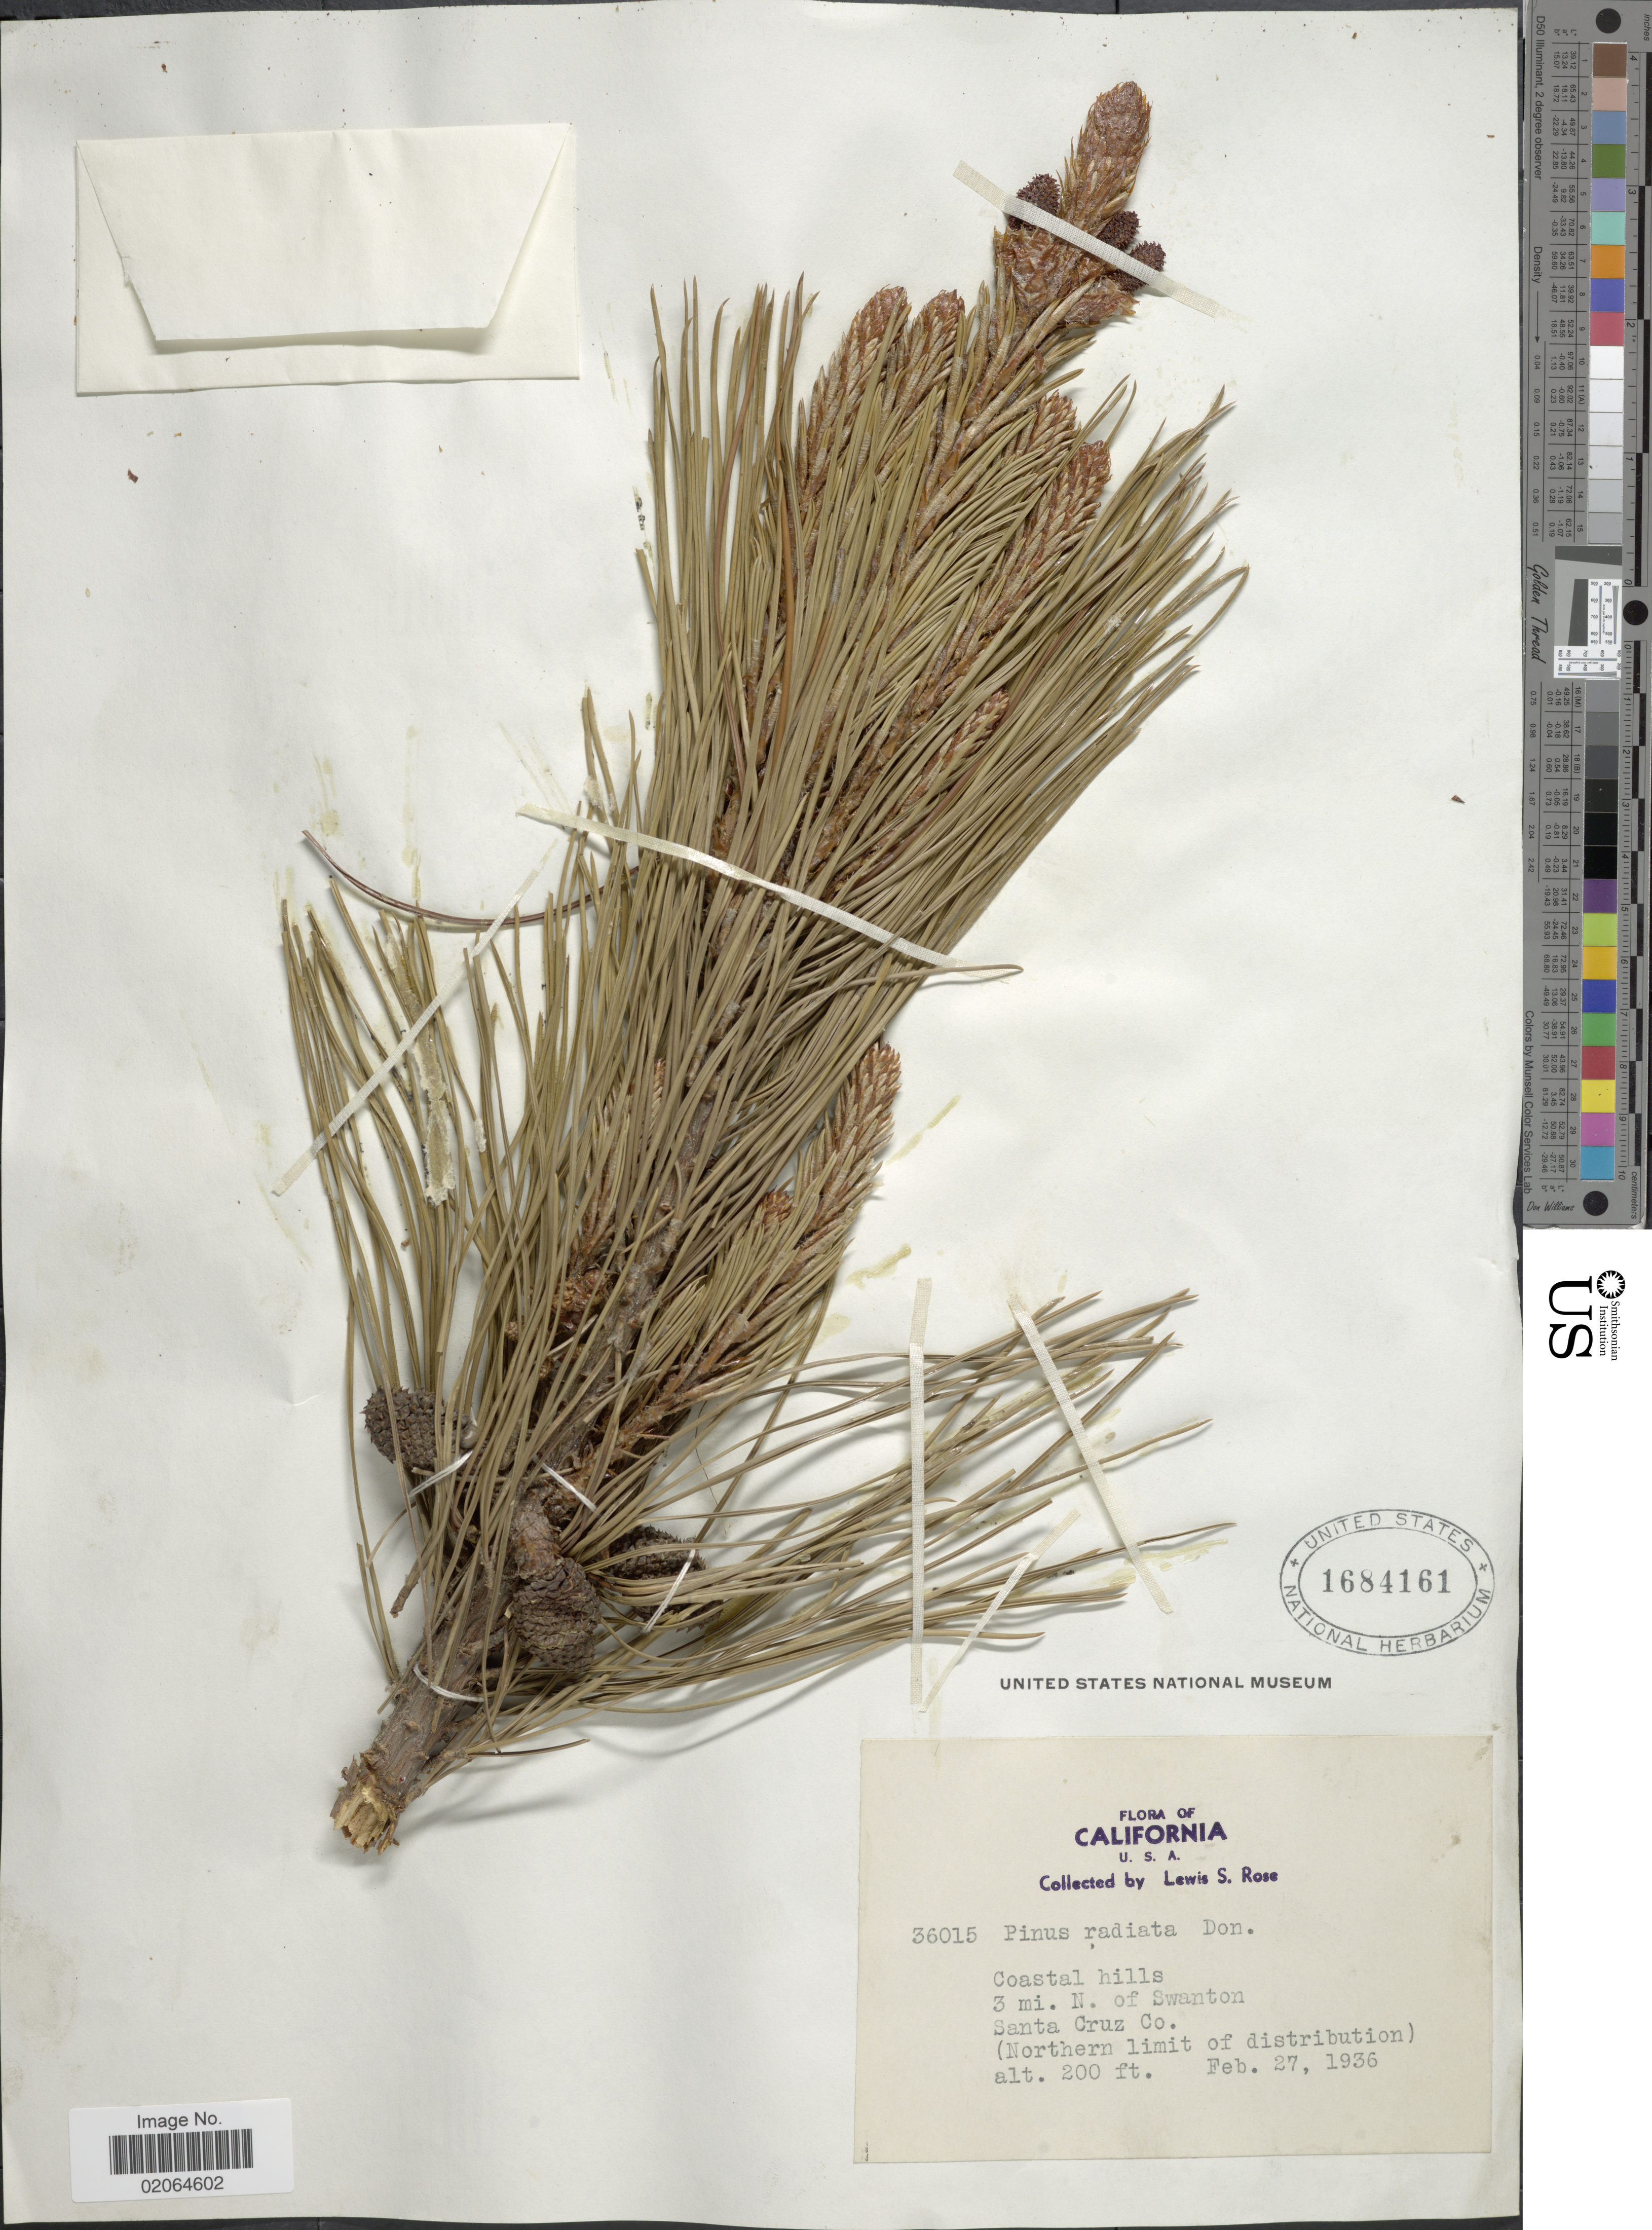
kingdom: Plantae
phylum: Tracheophyta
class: Pinopsida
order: Pinales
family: Pinaceae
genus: Pinus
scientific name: Pinus radiata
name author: D. Don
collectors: L. S. Rose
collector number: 36015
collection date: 1936-02-27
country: United States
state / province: California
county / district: Santa Cruz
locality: California, Coastal Hills. 3 mi. N. of swanton. Santa Cruz Co.(Northern limit of distribution)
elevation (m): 61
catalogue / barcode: US 1684161